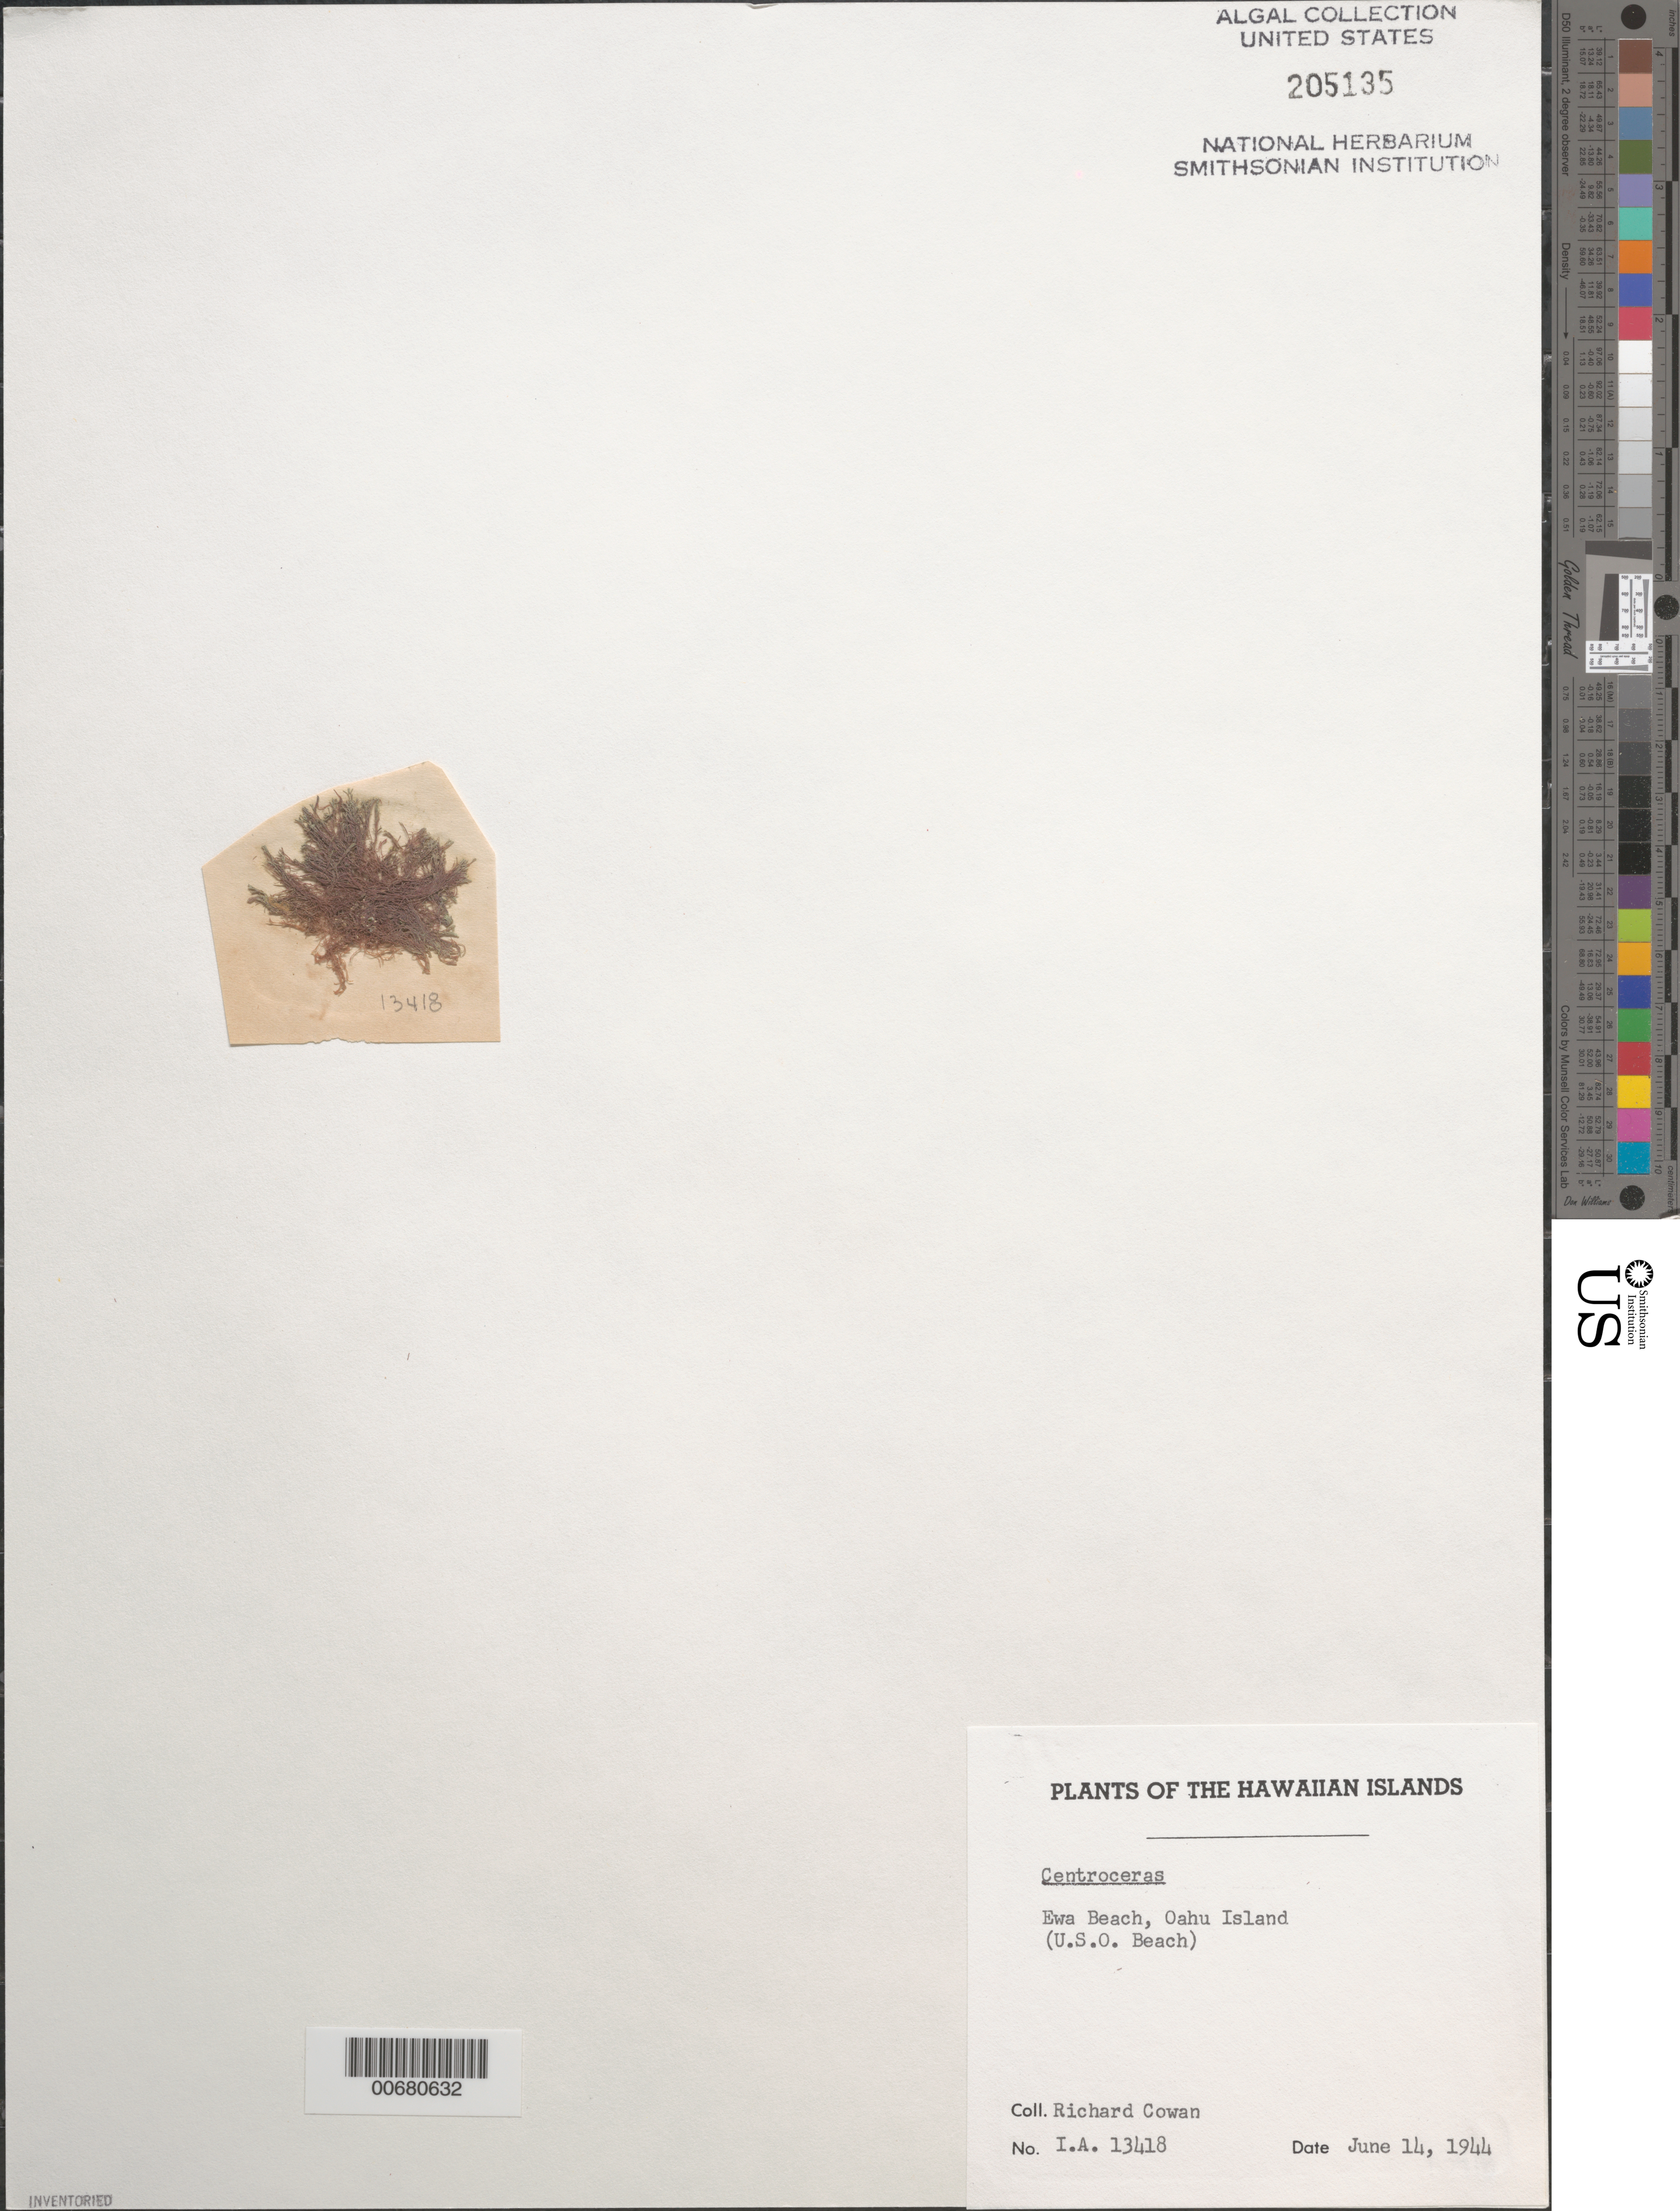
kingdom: Plantae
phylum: Rhodophyta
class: Florideophyceae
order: Ceramiales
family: Ceramiaceae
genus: Centroceras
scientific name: Centroceras sp.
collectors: R. S. Cowan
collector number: IAA 13418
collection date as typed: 14 Jun 1944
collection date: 1944-06-14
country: United States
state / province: Hawaii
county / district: Honolulu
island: Oahu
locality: Ewa Beach (U.S.O. Beach)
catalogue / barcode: US 205135